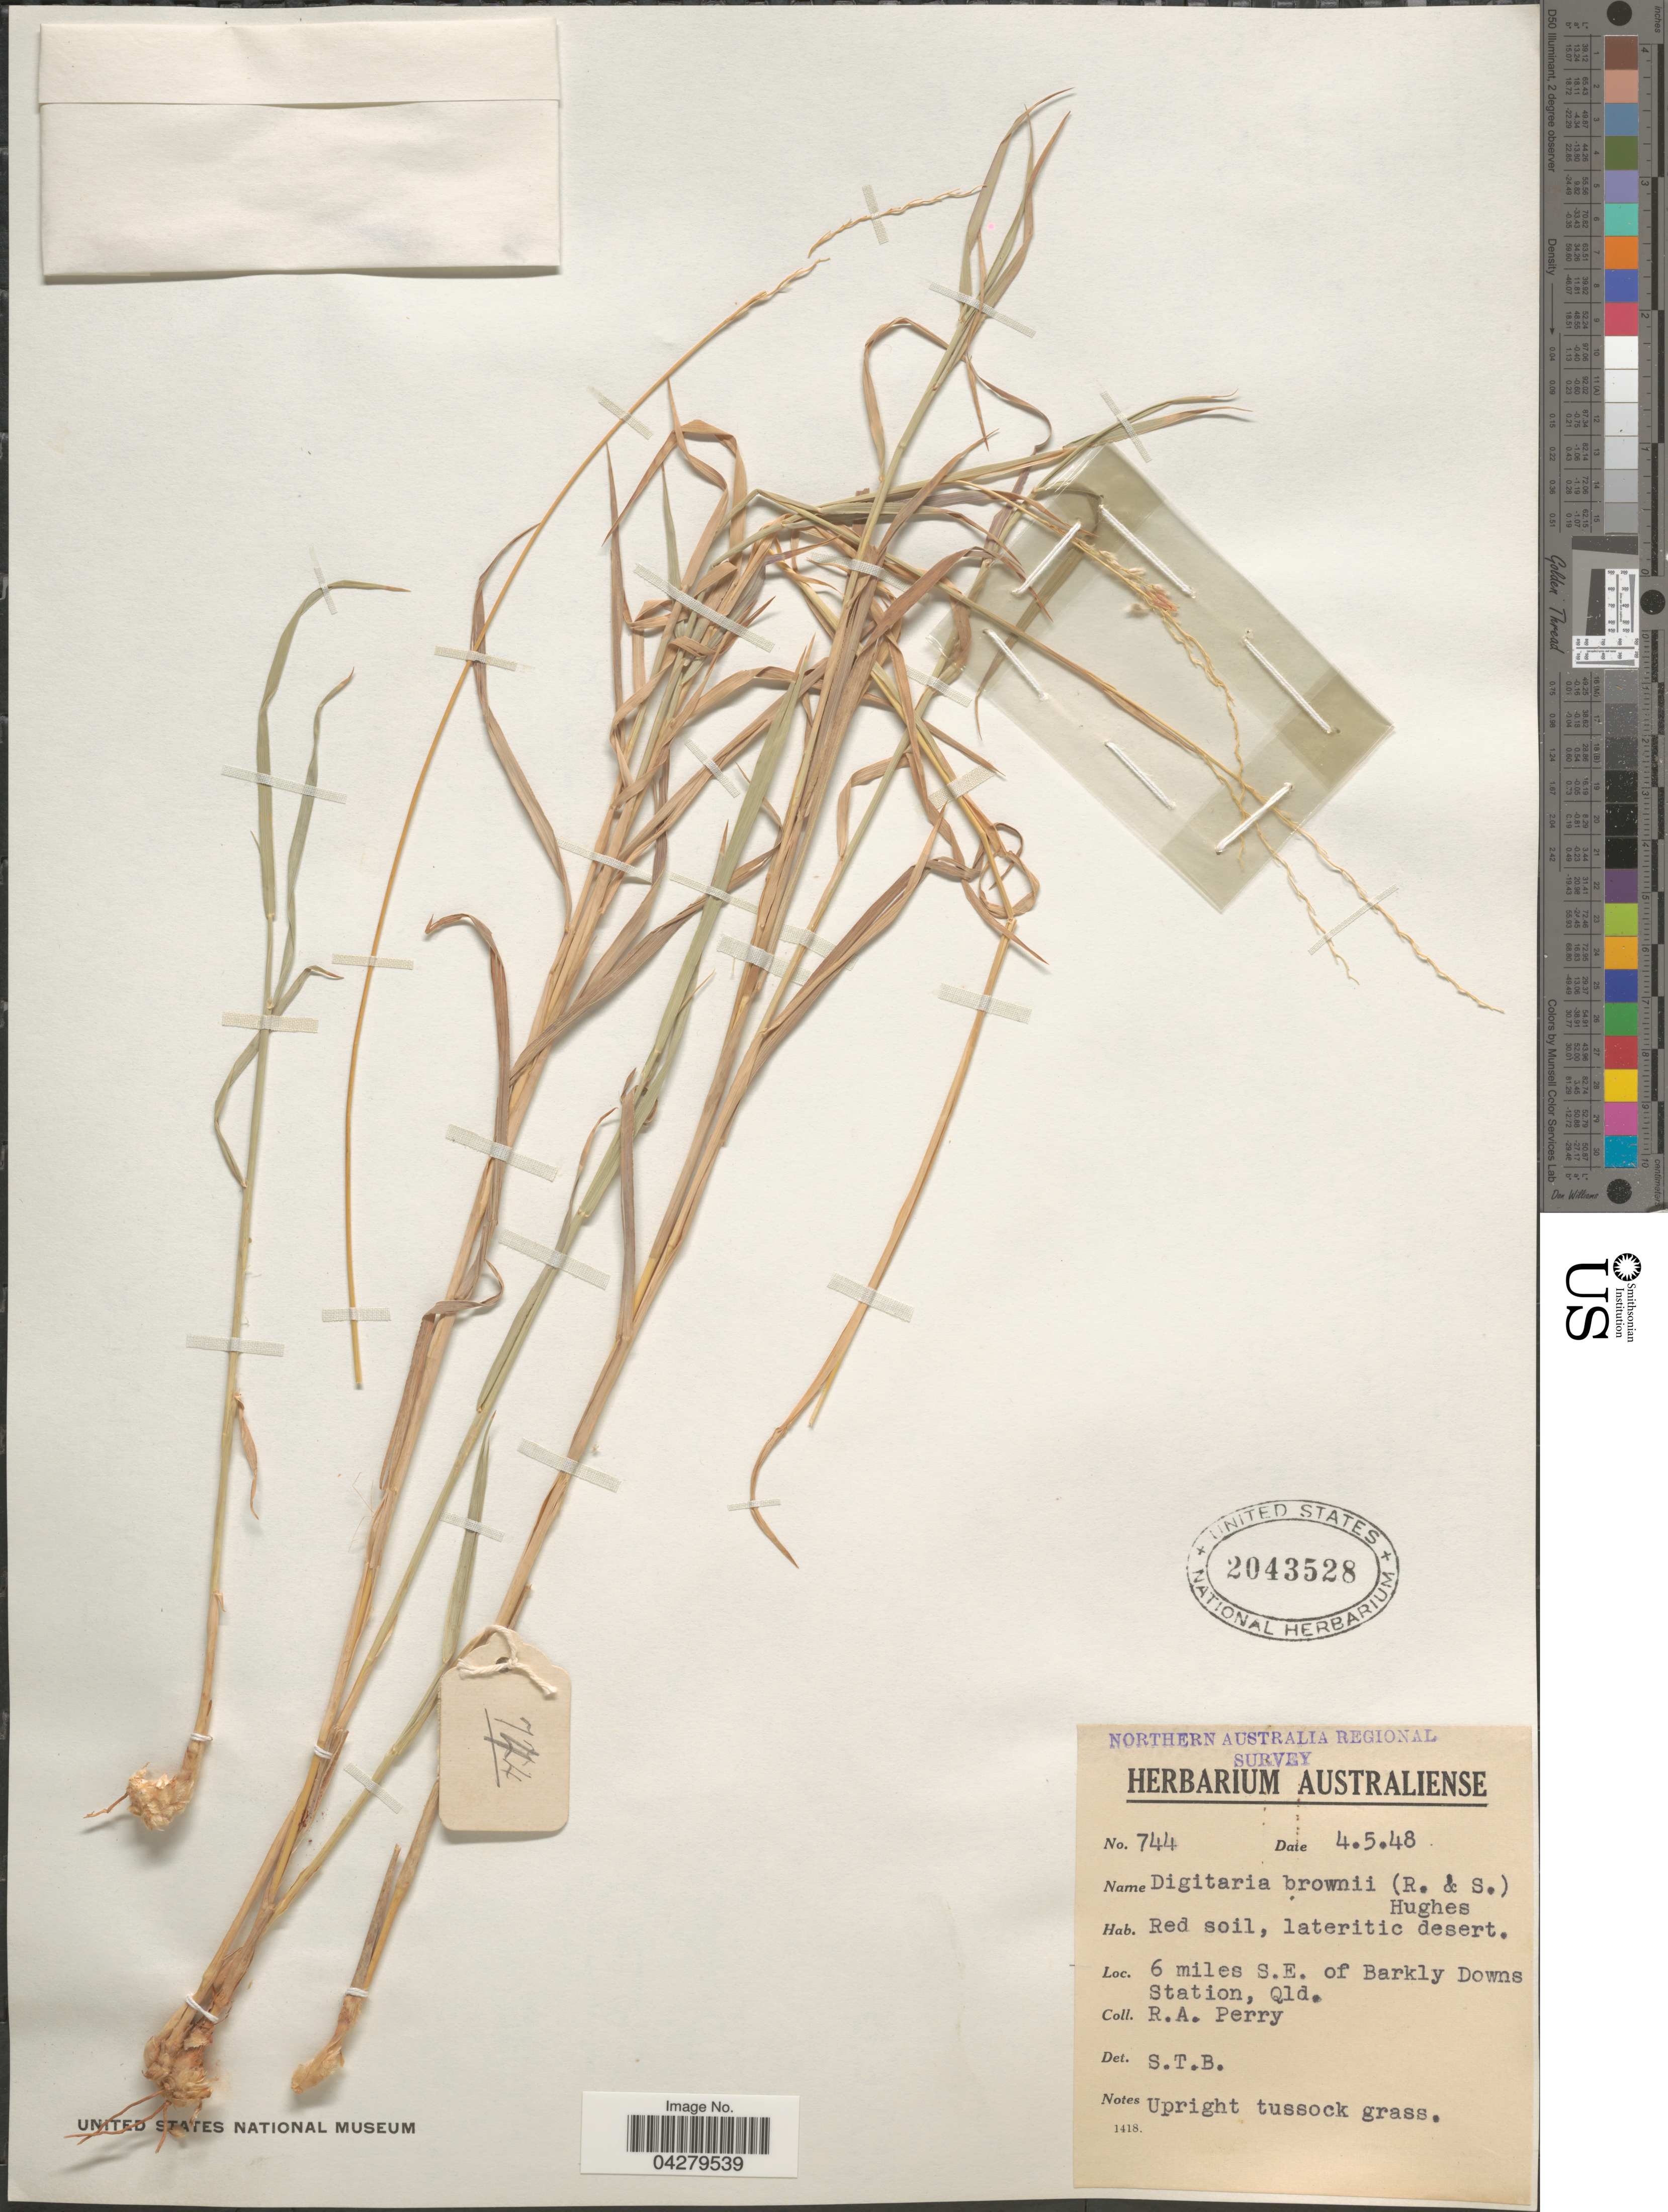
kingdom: Plantae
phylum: Tracheophyta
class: Liliopsida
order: Poales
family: Poaceae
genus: Digitaria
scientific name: Digitaria brownii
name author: (Roem. & Schult.) Hughes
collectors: Perry, R. A.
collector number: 744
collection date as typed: Transcribed d/m/y: 4/5/48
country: Australia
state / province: Queensland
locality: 6 miles S.E. of Barkly Downs Station.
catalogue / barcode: US 2043528